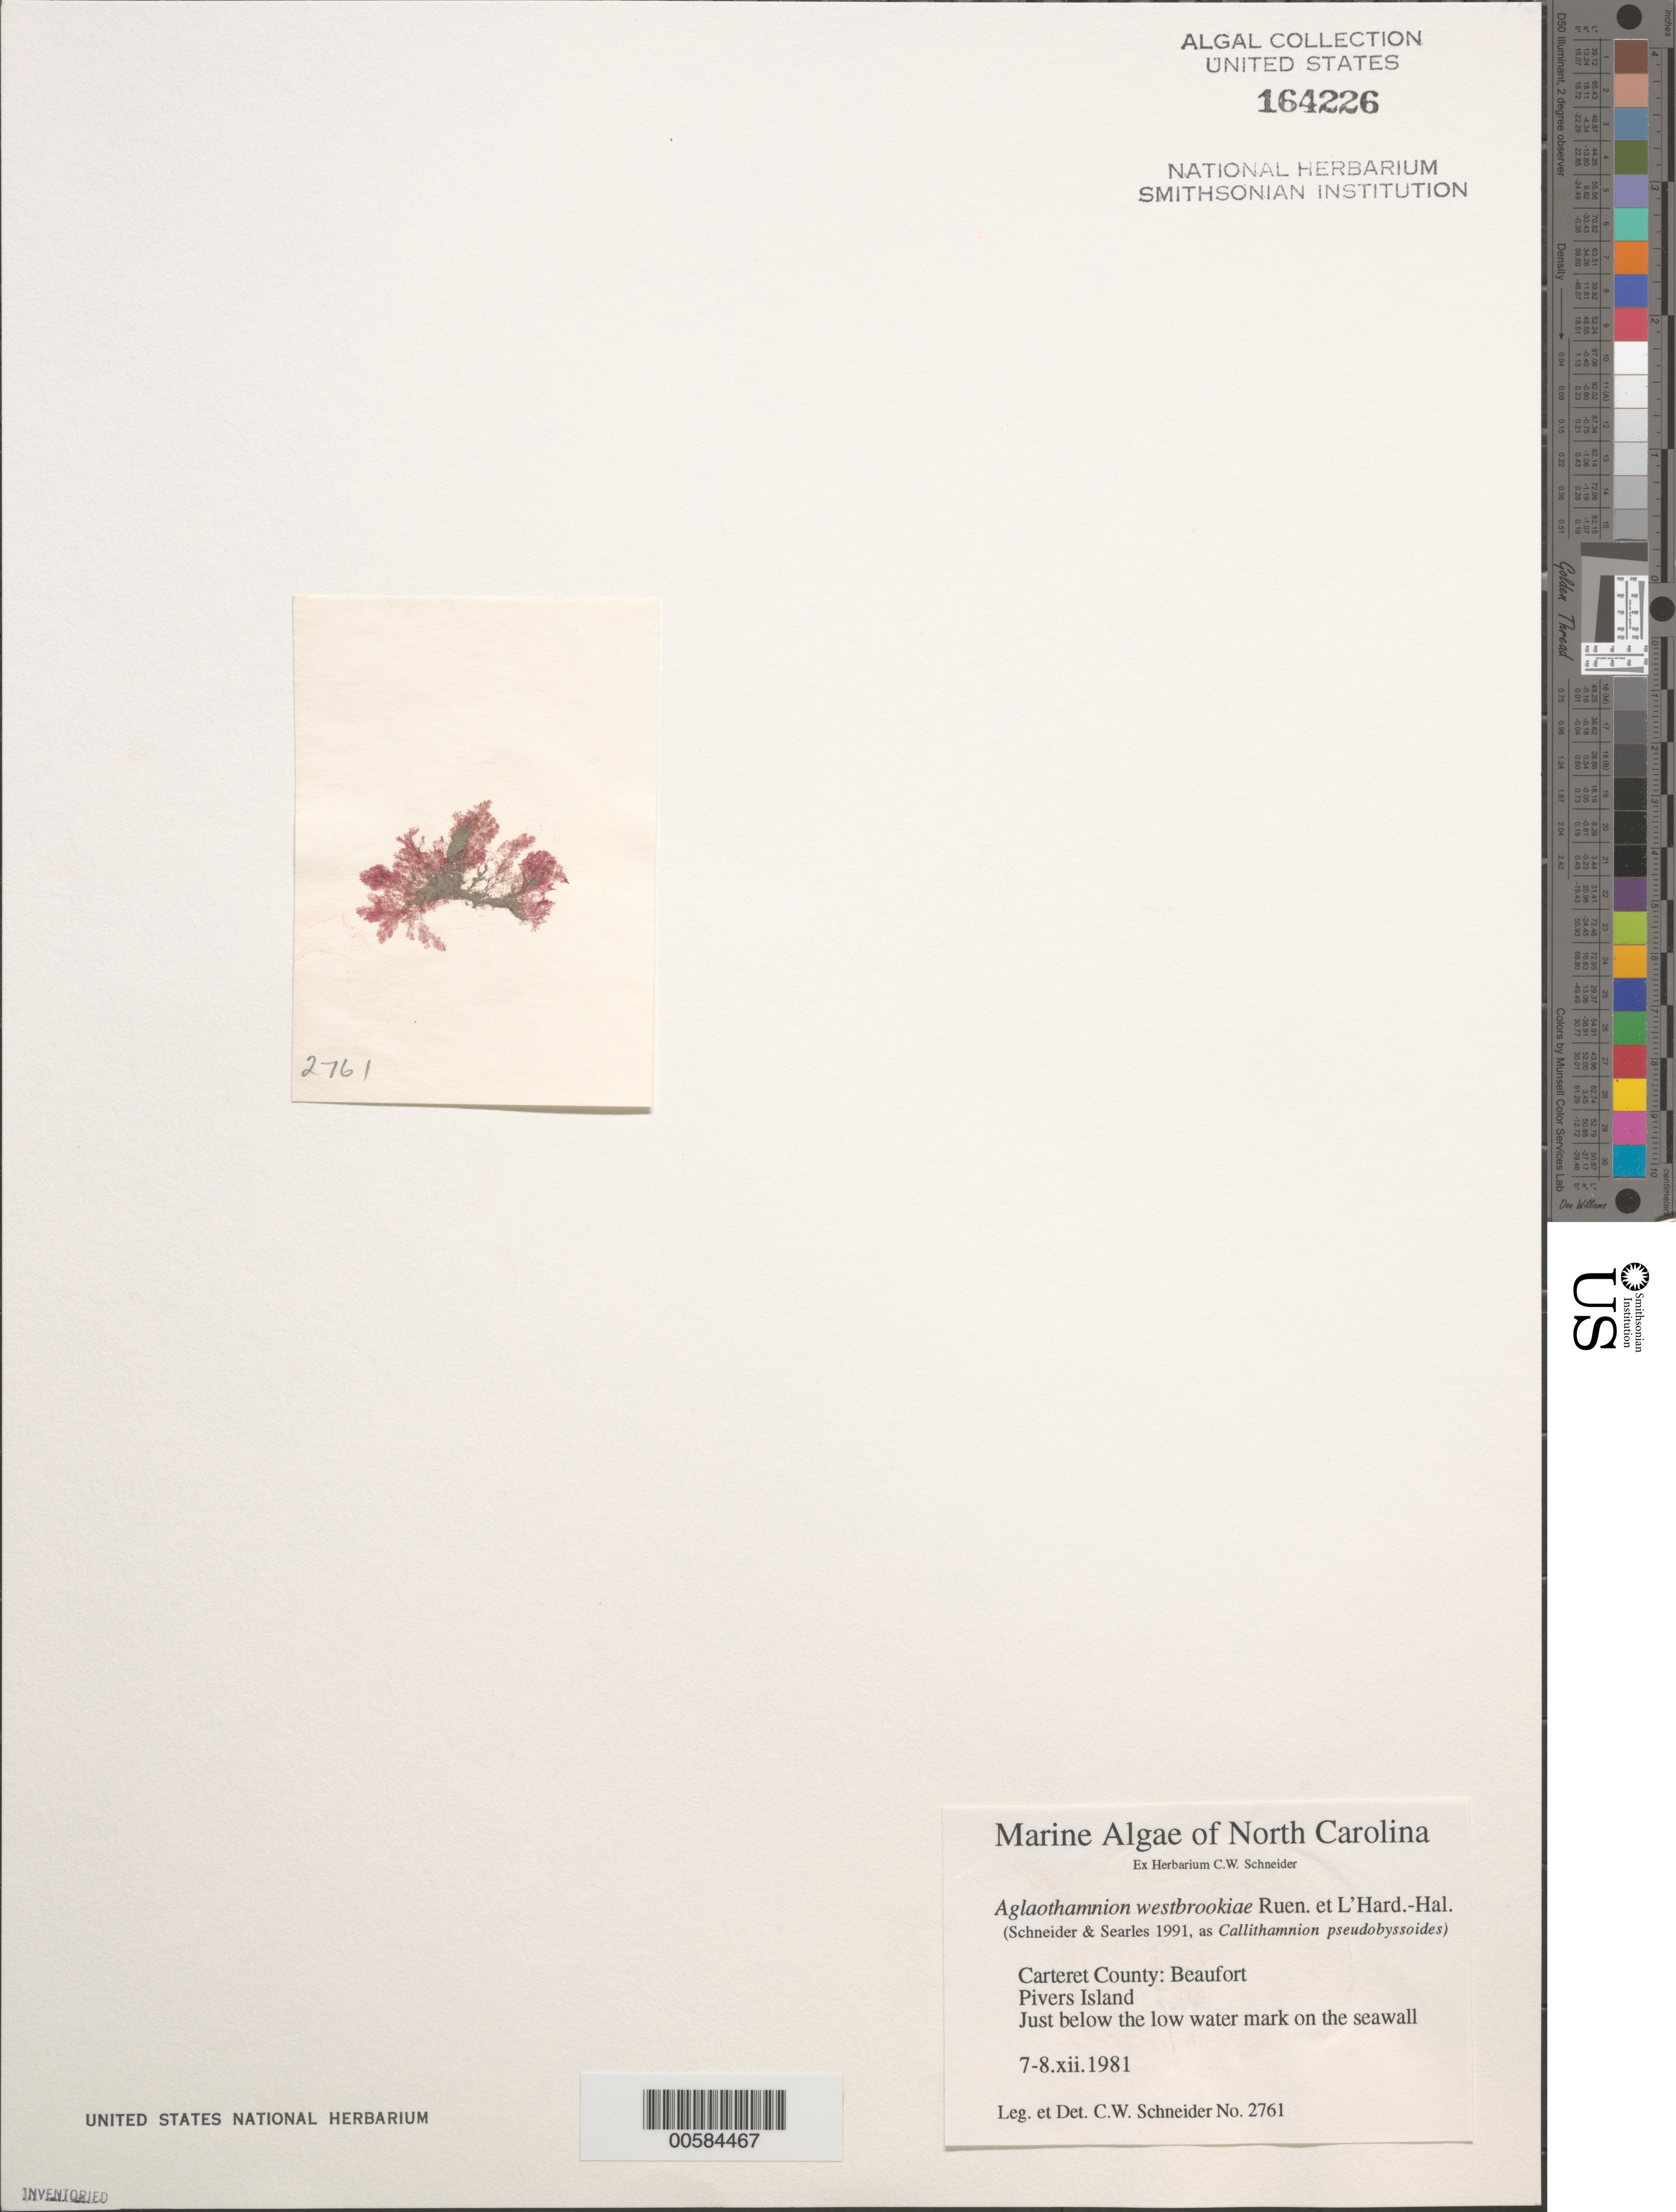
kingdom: Plantae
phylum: Rhodophyta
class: Florideophyceae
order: Ceramiales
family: Callithamniaceae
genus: Aglaothamnion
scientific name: Aglaothamnion halliae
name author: (Collins in Collins et al.) N.E.Aponte et al.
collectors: C. W. Schneider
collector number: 2761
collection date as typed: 07 Dec 1981 TO 08 Dec 1981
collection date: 1981-12-07/1981-12-08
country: United States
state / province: North Carolina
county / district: Carteret County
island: Pivers Island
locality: Beaufort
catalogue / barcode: US 164226